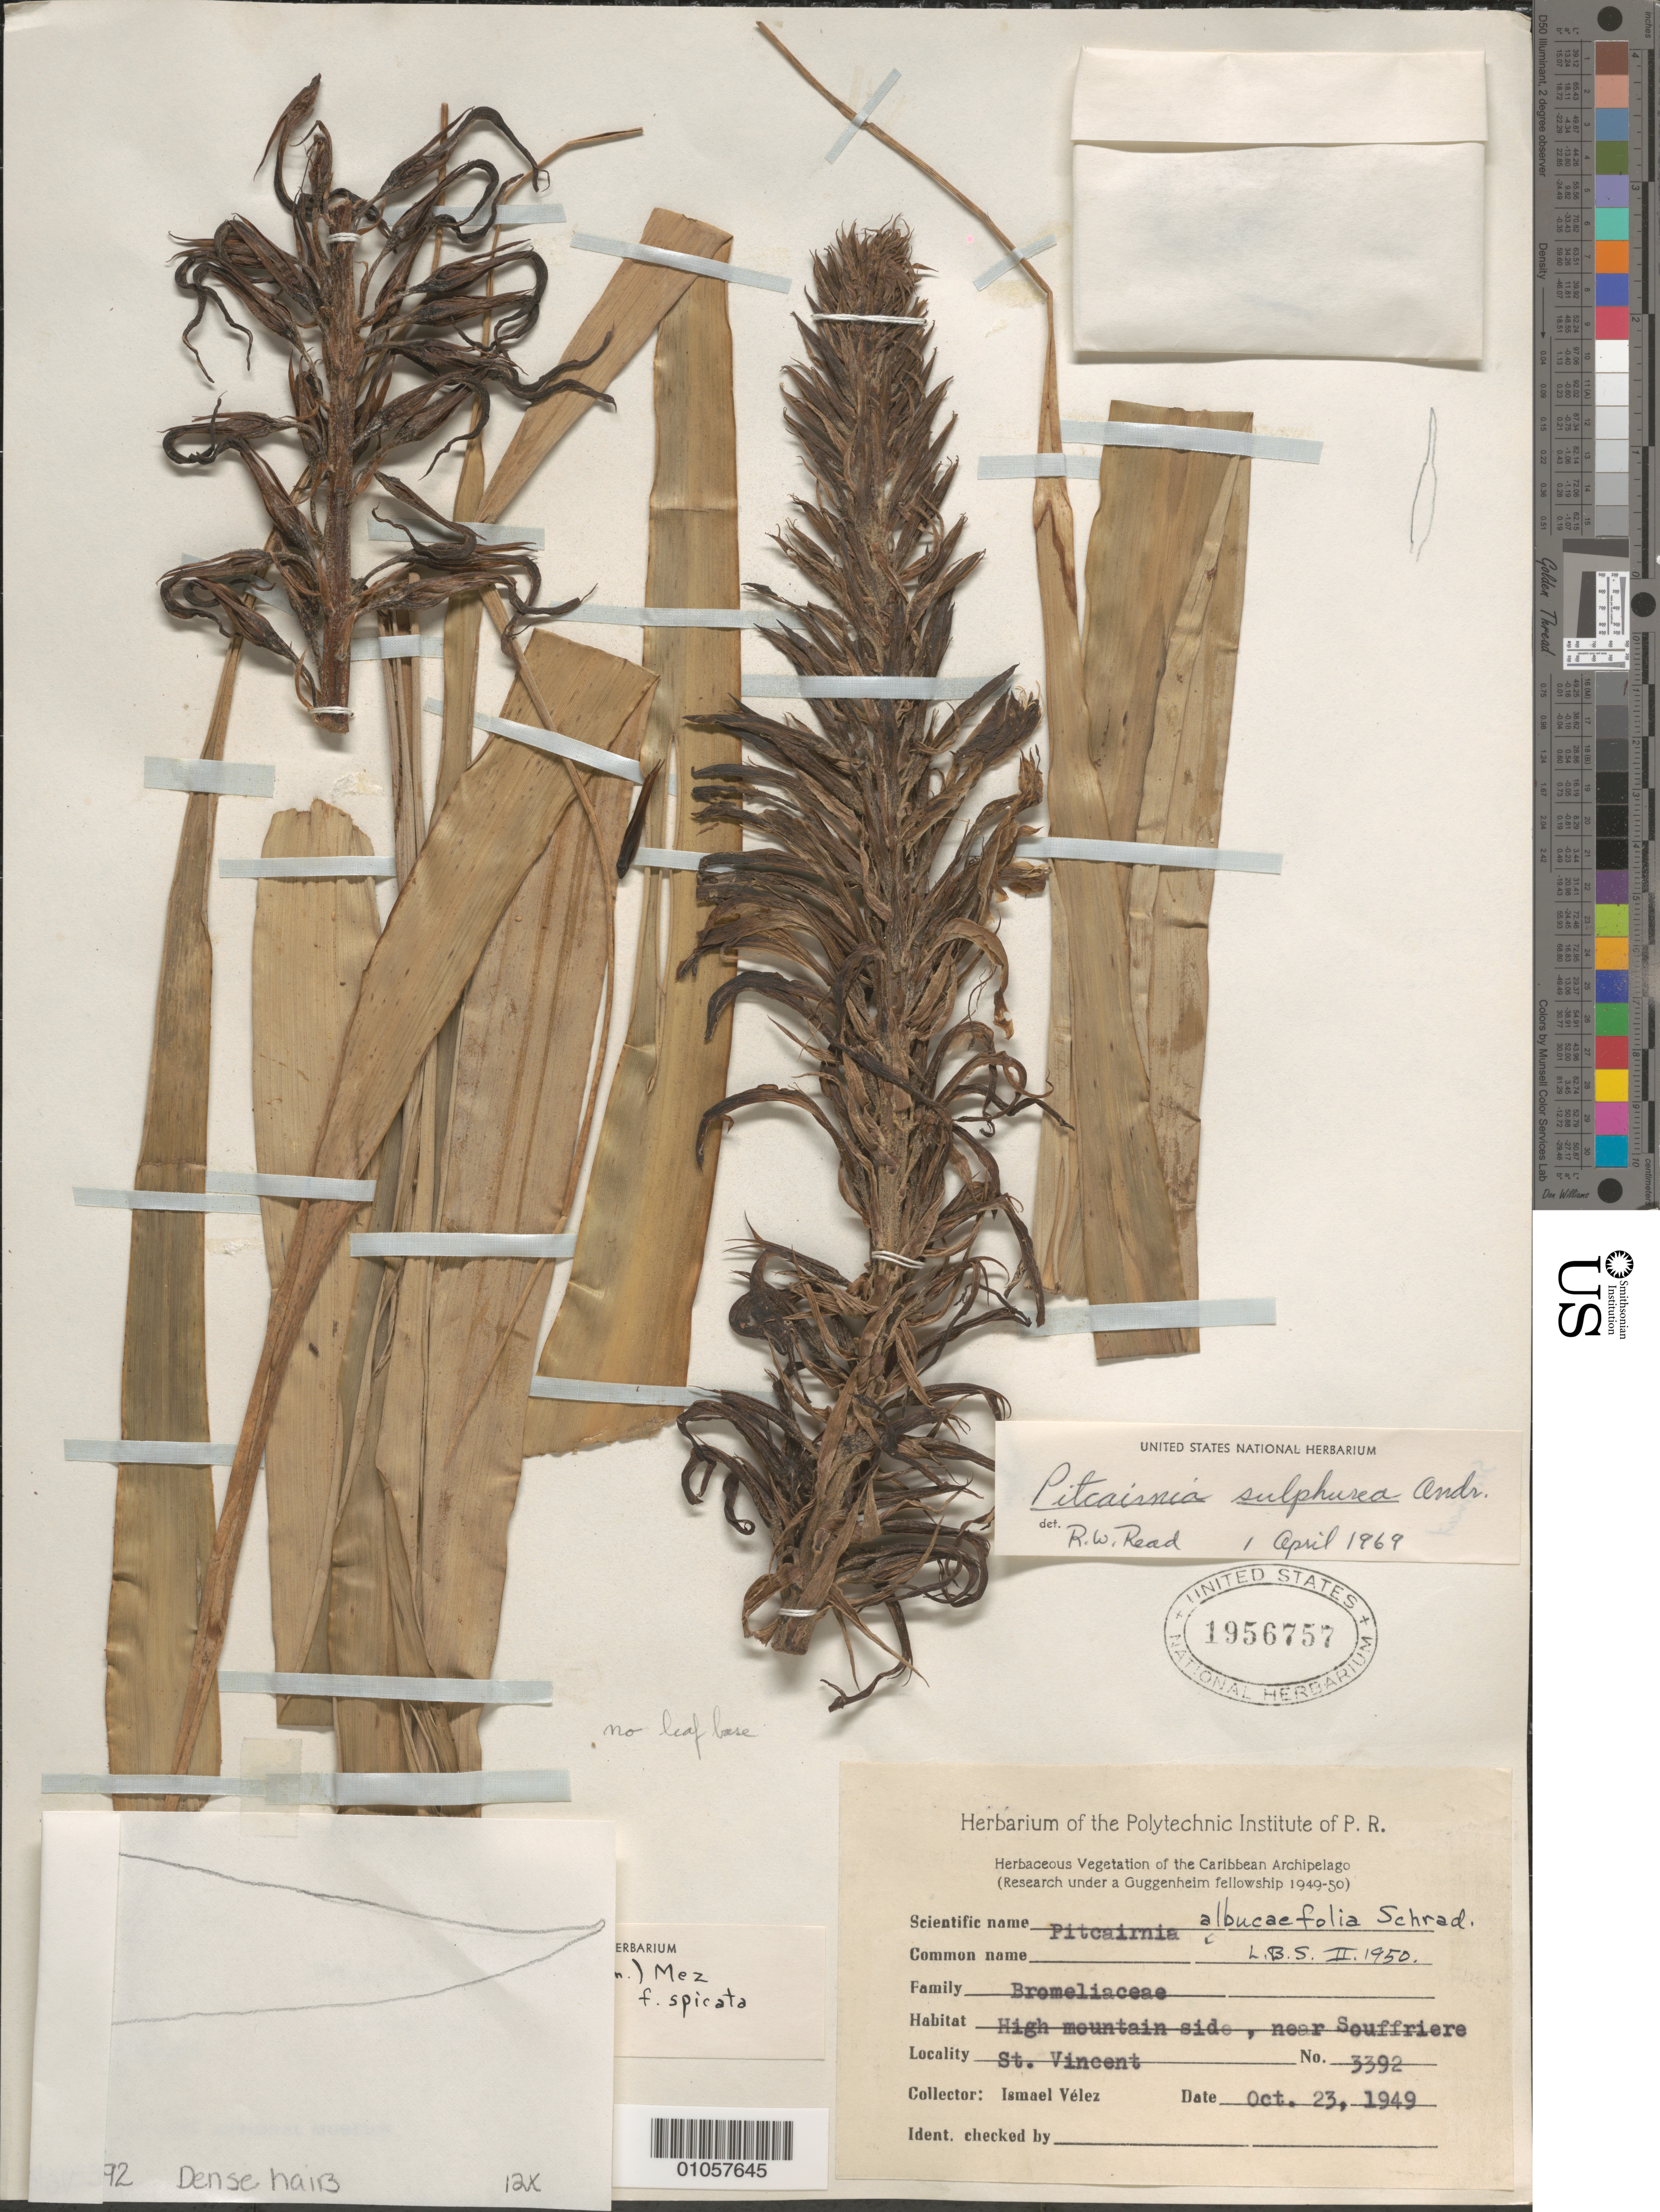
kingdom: Plantae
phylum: Tracheophyta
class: Liliopsida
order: Poales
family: Bromeliaceae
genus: Pitcairnia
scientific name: Pitcairnia sulphurea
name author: Andrews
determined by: Read, Robert W., (US), NMNH (UNITED STATES)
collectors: I. Velez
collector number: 3392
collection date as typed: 23 Oct 1949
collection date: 1949-10-23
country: St. Vincent - Grenadines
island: St. Vincent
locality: Near Soufriere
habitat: High mountainside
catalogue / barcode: US 1956757